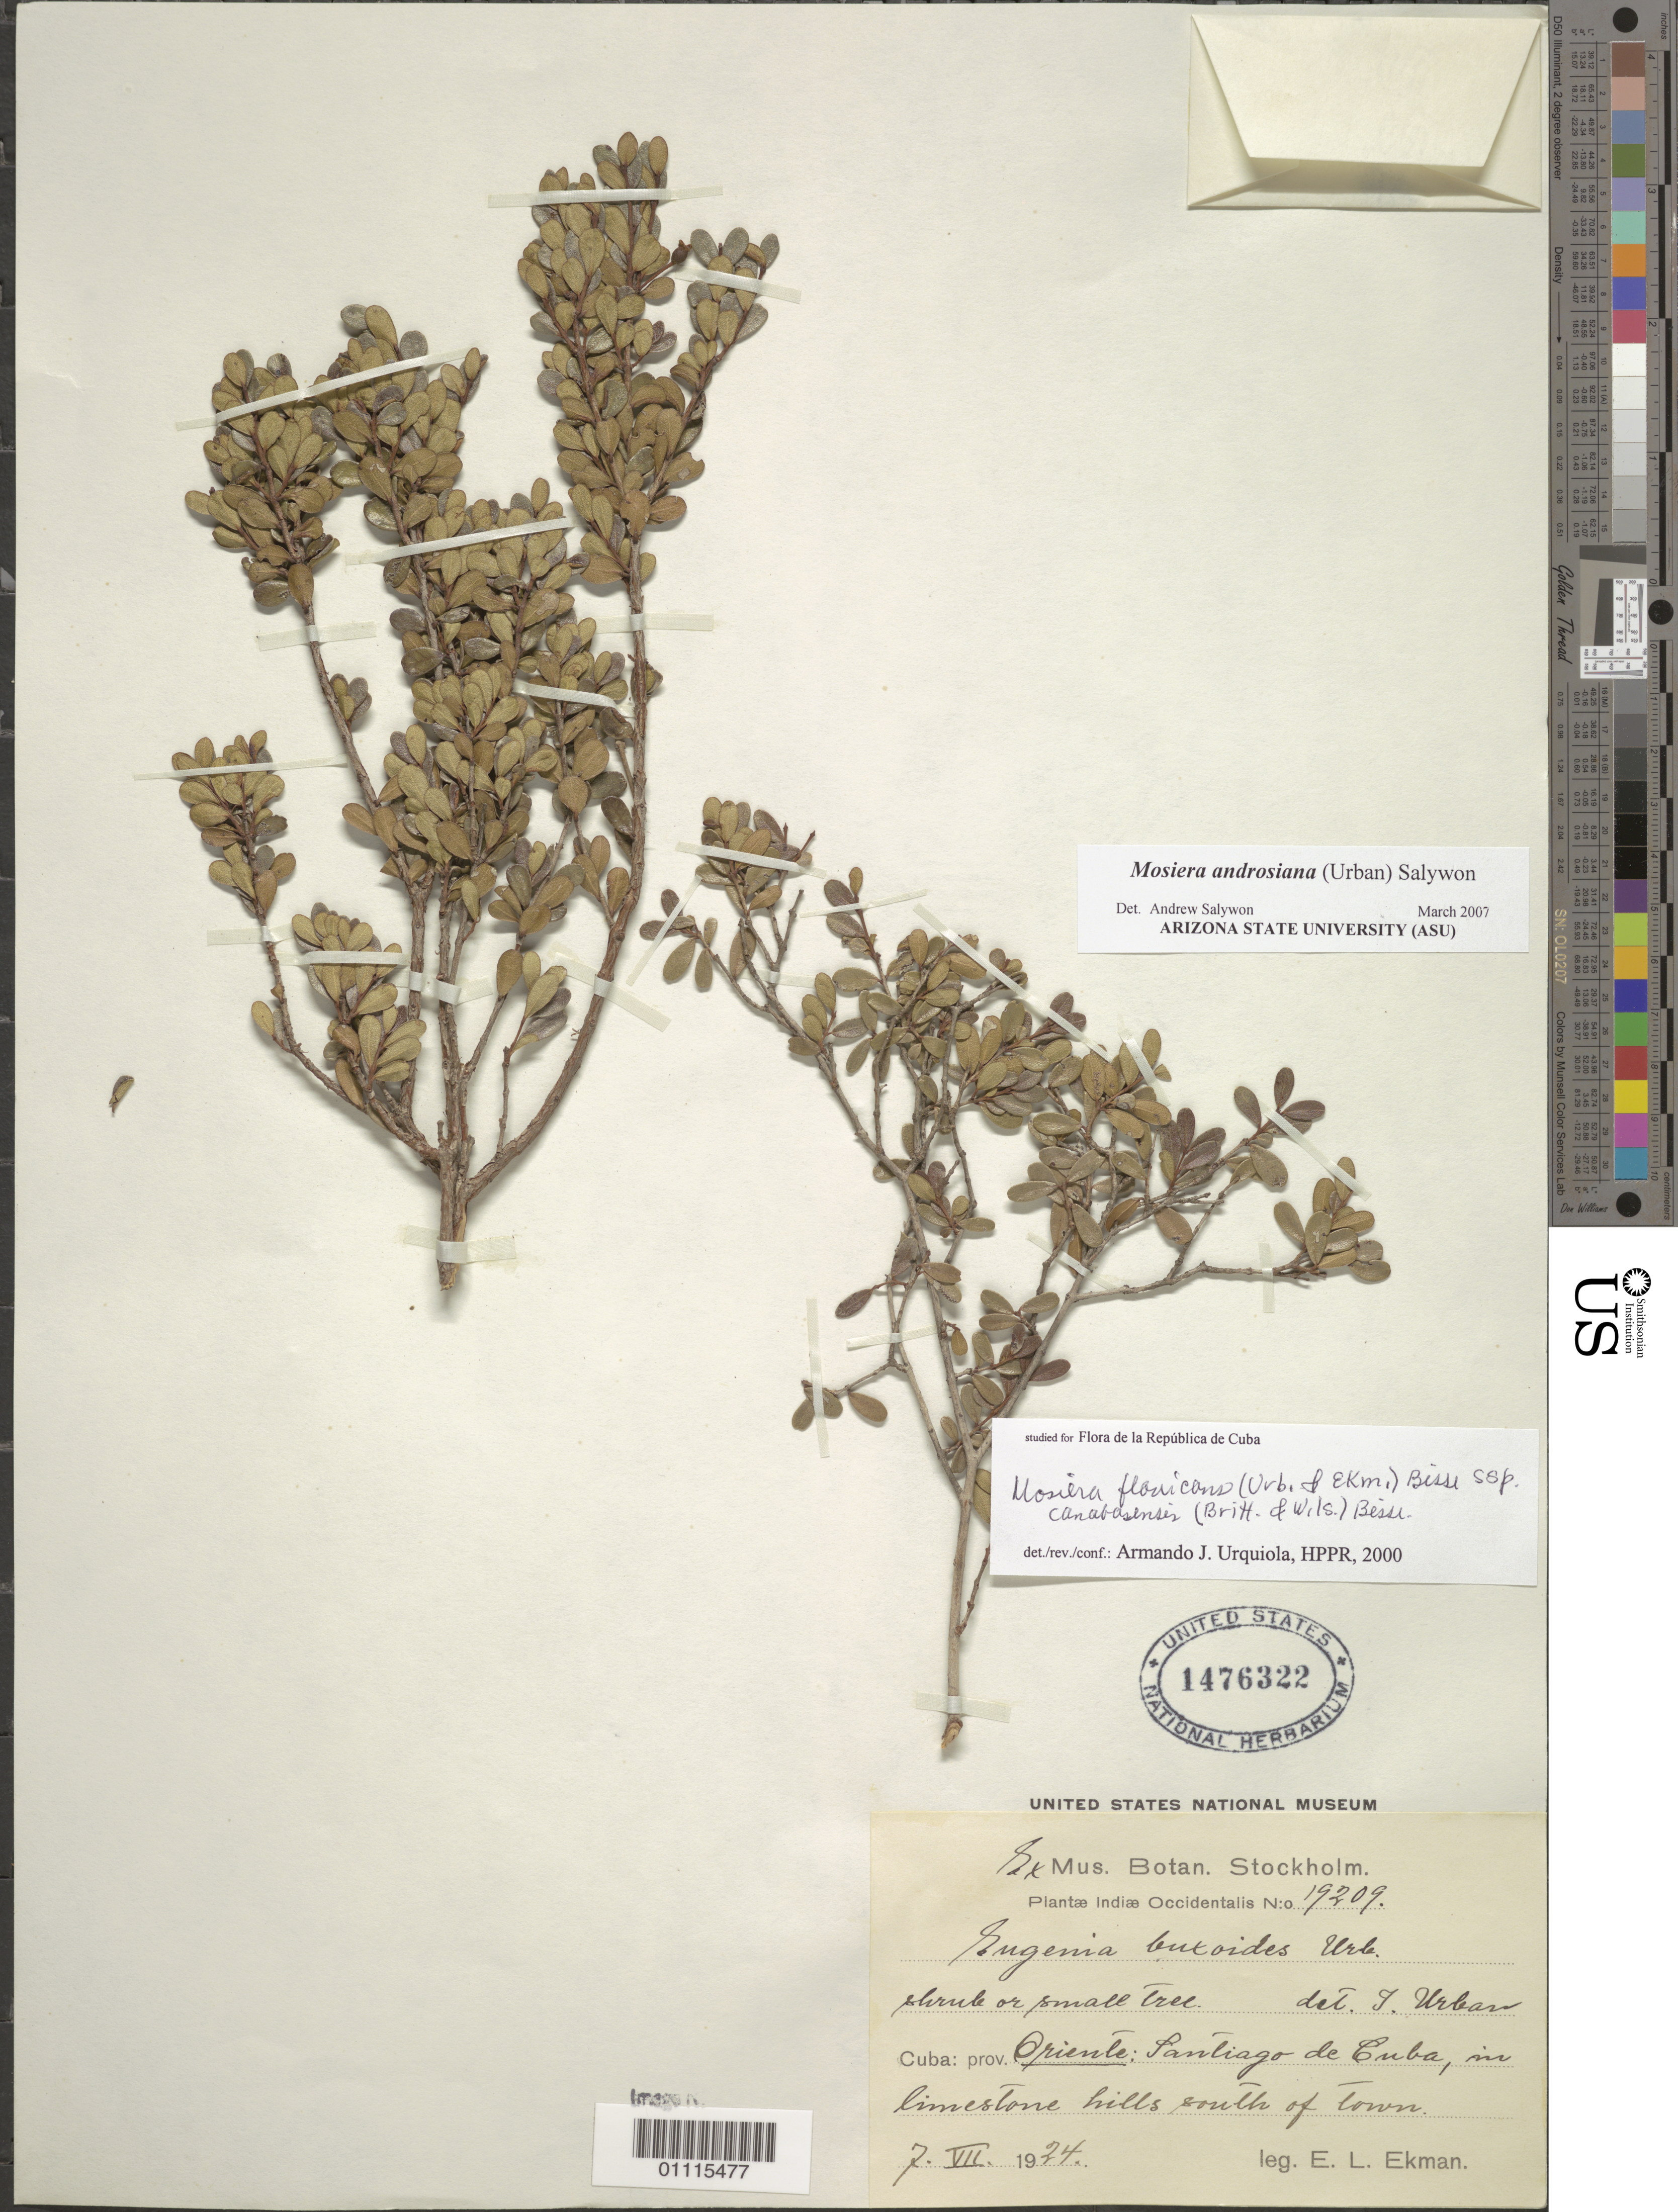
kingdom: Plantae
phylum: Tracheophyta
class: Magnoliopsida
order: Myrtales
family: Myrtaceae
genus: Mosiera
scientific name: Mosiera androsiana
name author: (Urb.) Salywon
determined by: Salywon, A. M., (ASU)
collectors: E. L. Ekman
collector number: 19209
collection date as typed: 07 Jul 1924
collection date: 1924-07-07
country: Cuba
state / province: Santiago de Cuba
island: Cuba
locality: Santiago de Cuba, S of town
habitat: In limestone hills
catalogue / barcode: US 1476322